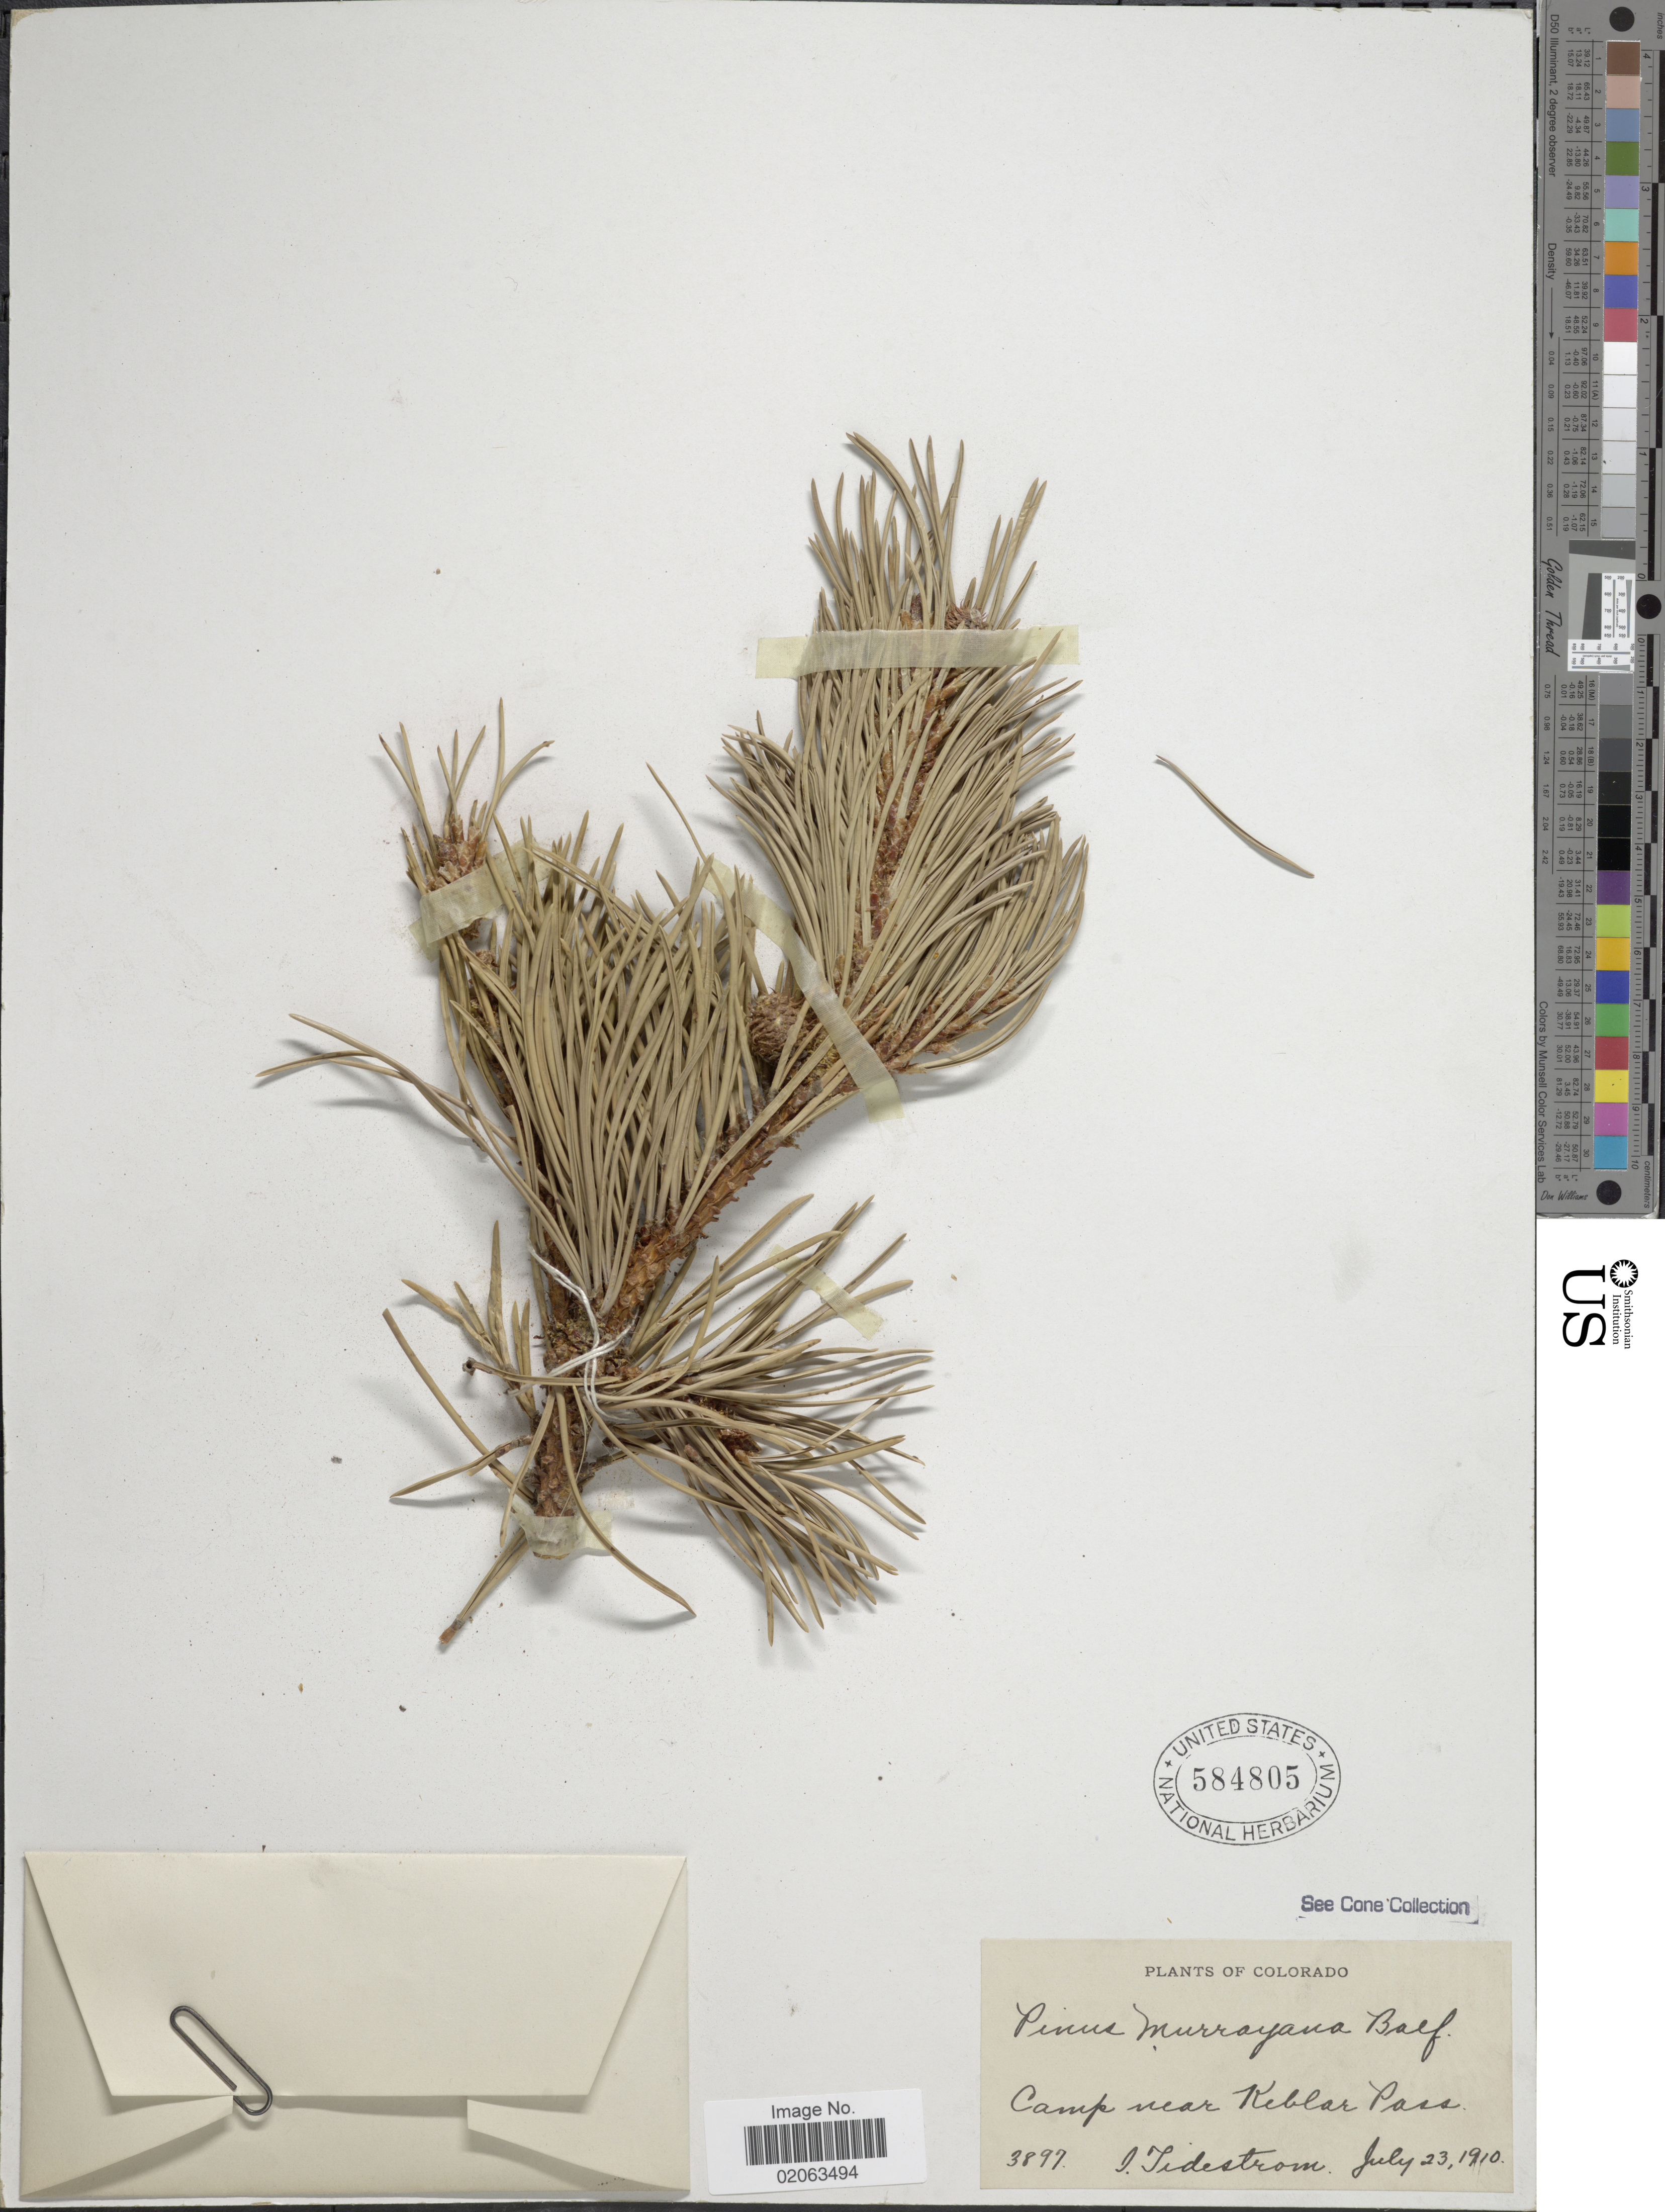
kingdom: Plantae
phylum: Tracheophyta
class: Pinopsida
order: Pinales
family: Pinaceae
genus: Pinus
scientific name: Pinus contorta var. latifolia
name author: Engelm. ex S. Watson in C. King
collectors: I. F. Tidestrom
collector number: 3897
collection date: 1910-07-23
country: United States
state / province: Colorado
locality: Colorado, Camp near Keblar Pass.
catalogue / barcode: US 584805